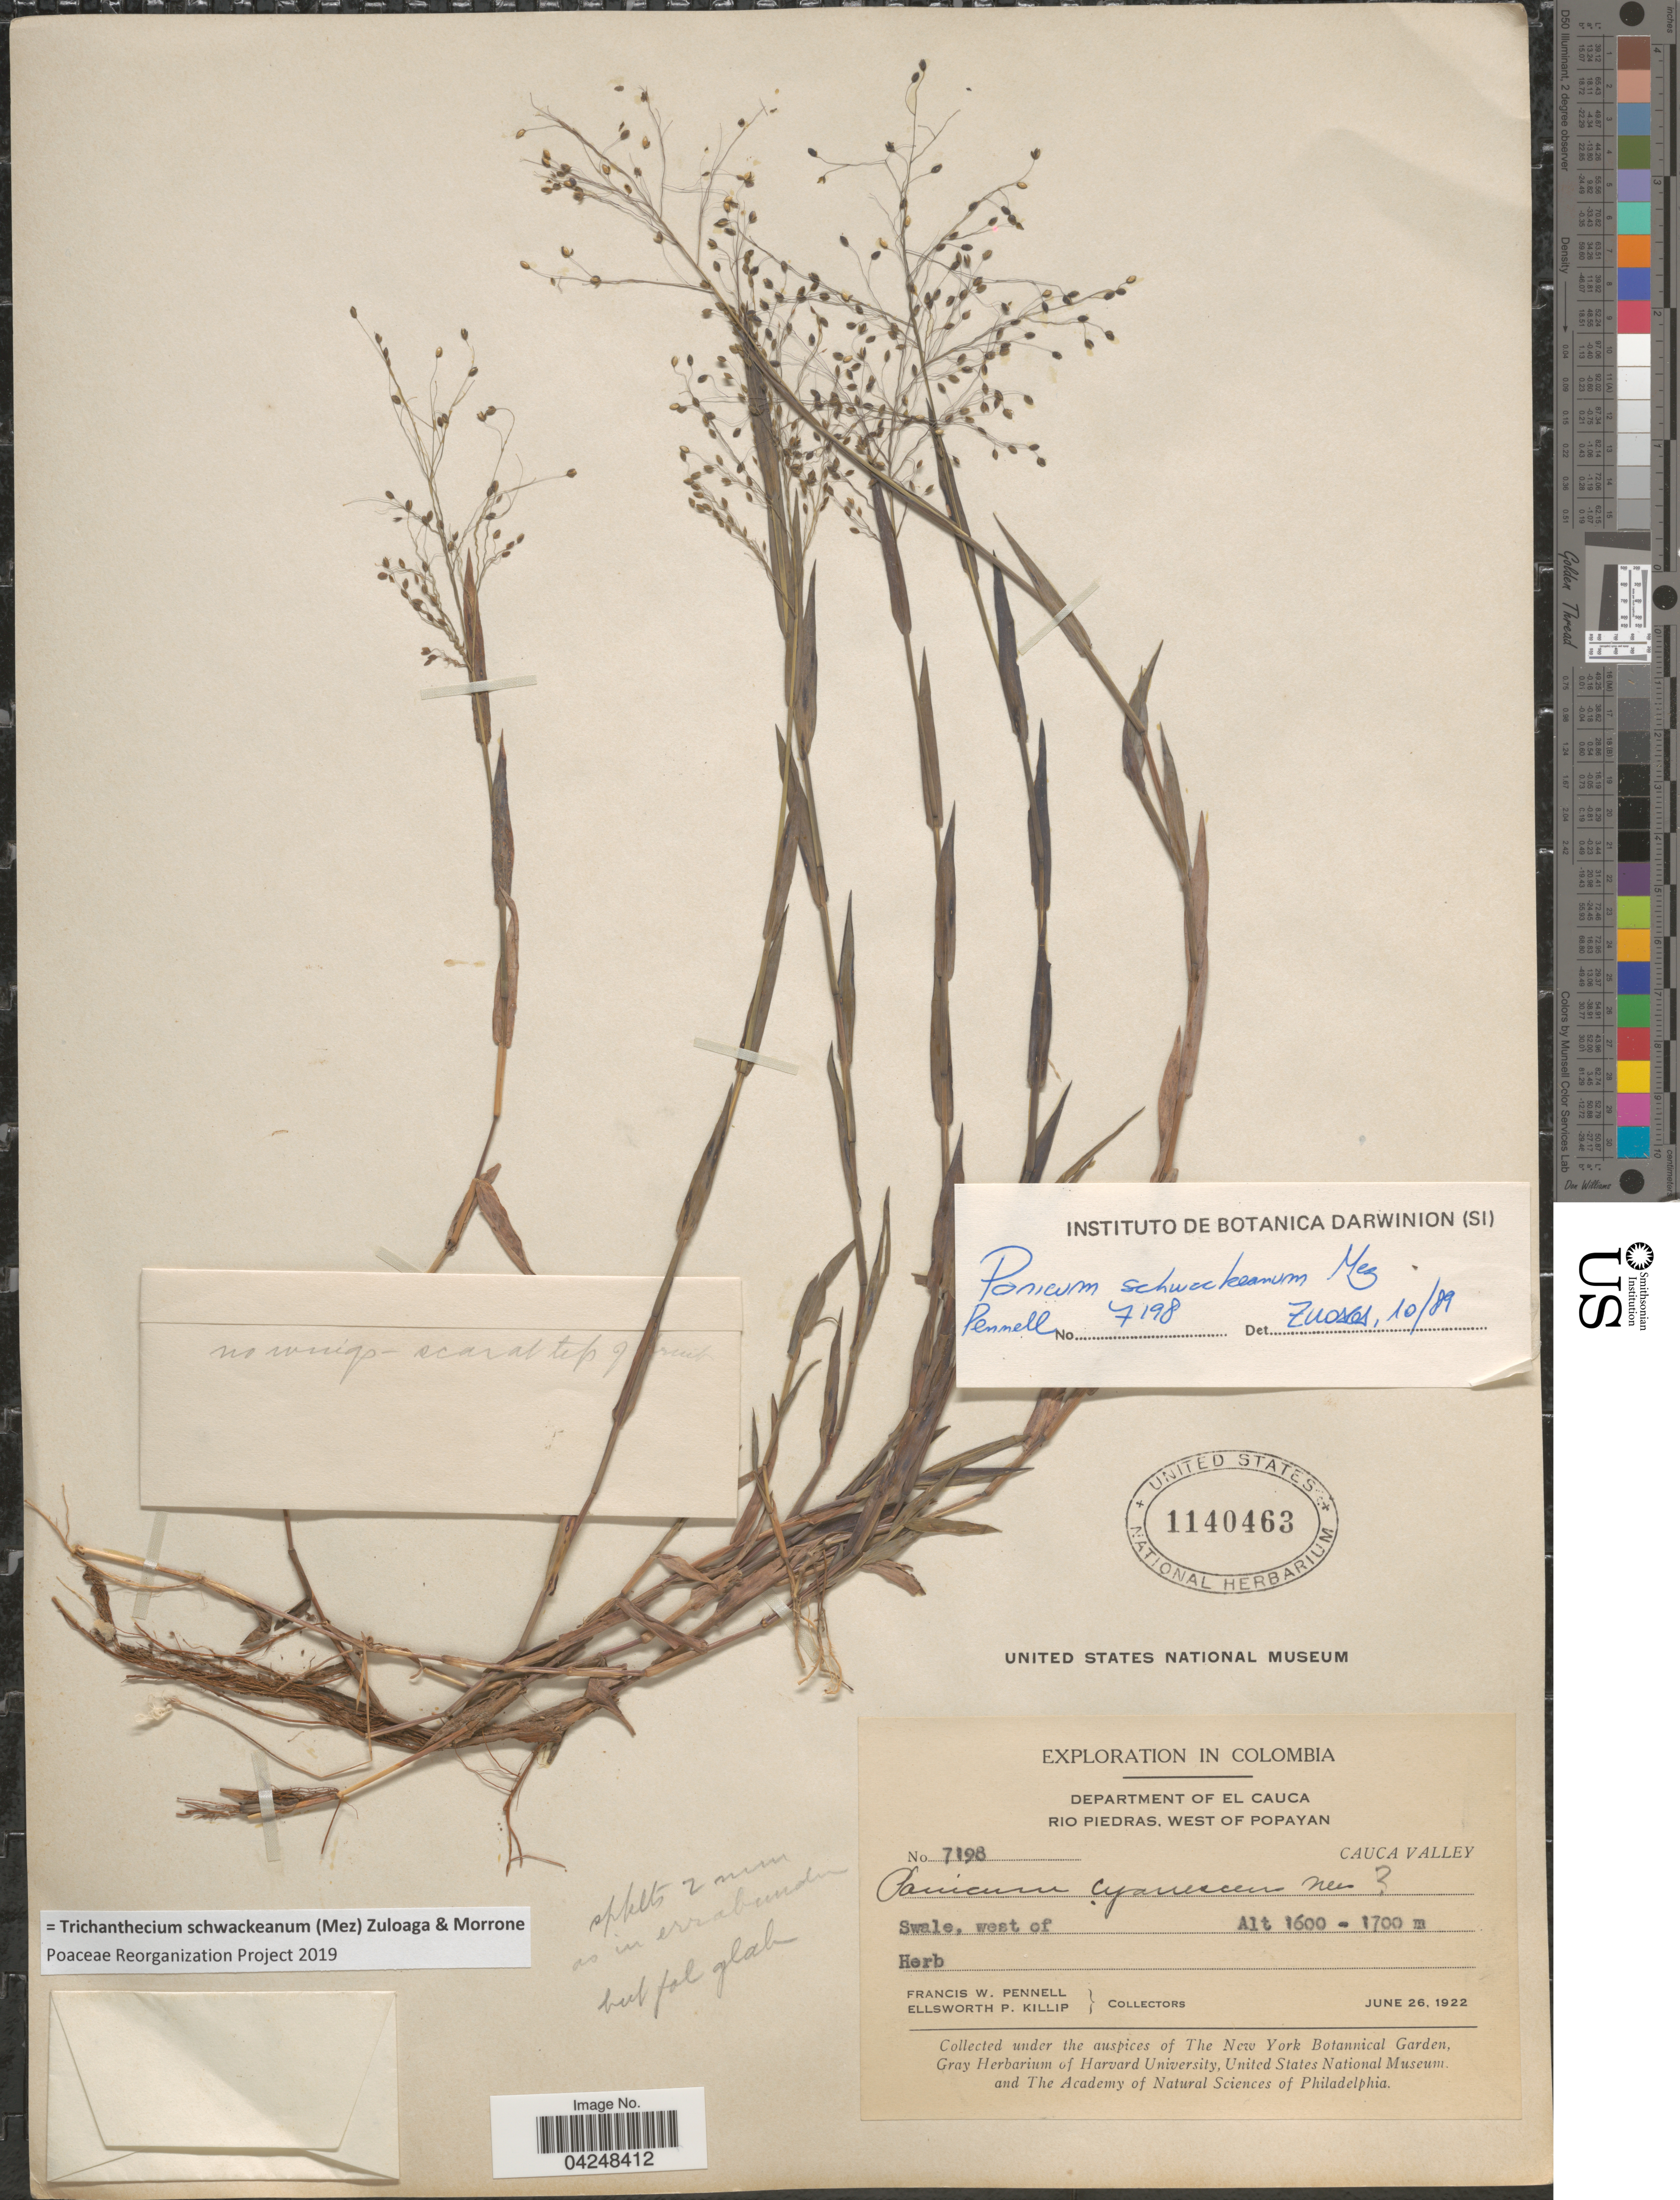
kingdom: Plantae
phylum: Tracheophyta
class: Liliopsida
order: Poales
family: Poaceae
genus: Trichanthecium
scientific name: Trichanthecium schwackeanum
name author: (Mez) Zuloaga & Morrone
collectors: F. W. Pennell & E. P. Killip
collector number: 7198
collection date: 1922-06-26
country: Colombia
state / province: Cauca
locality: Exploration in Colombia. Department of El Cauca. Rio Piedras, west of Popayan. Cauca Valley. Swale, west of.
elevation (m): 1600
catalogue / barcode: US 1140463